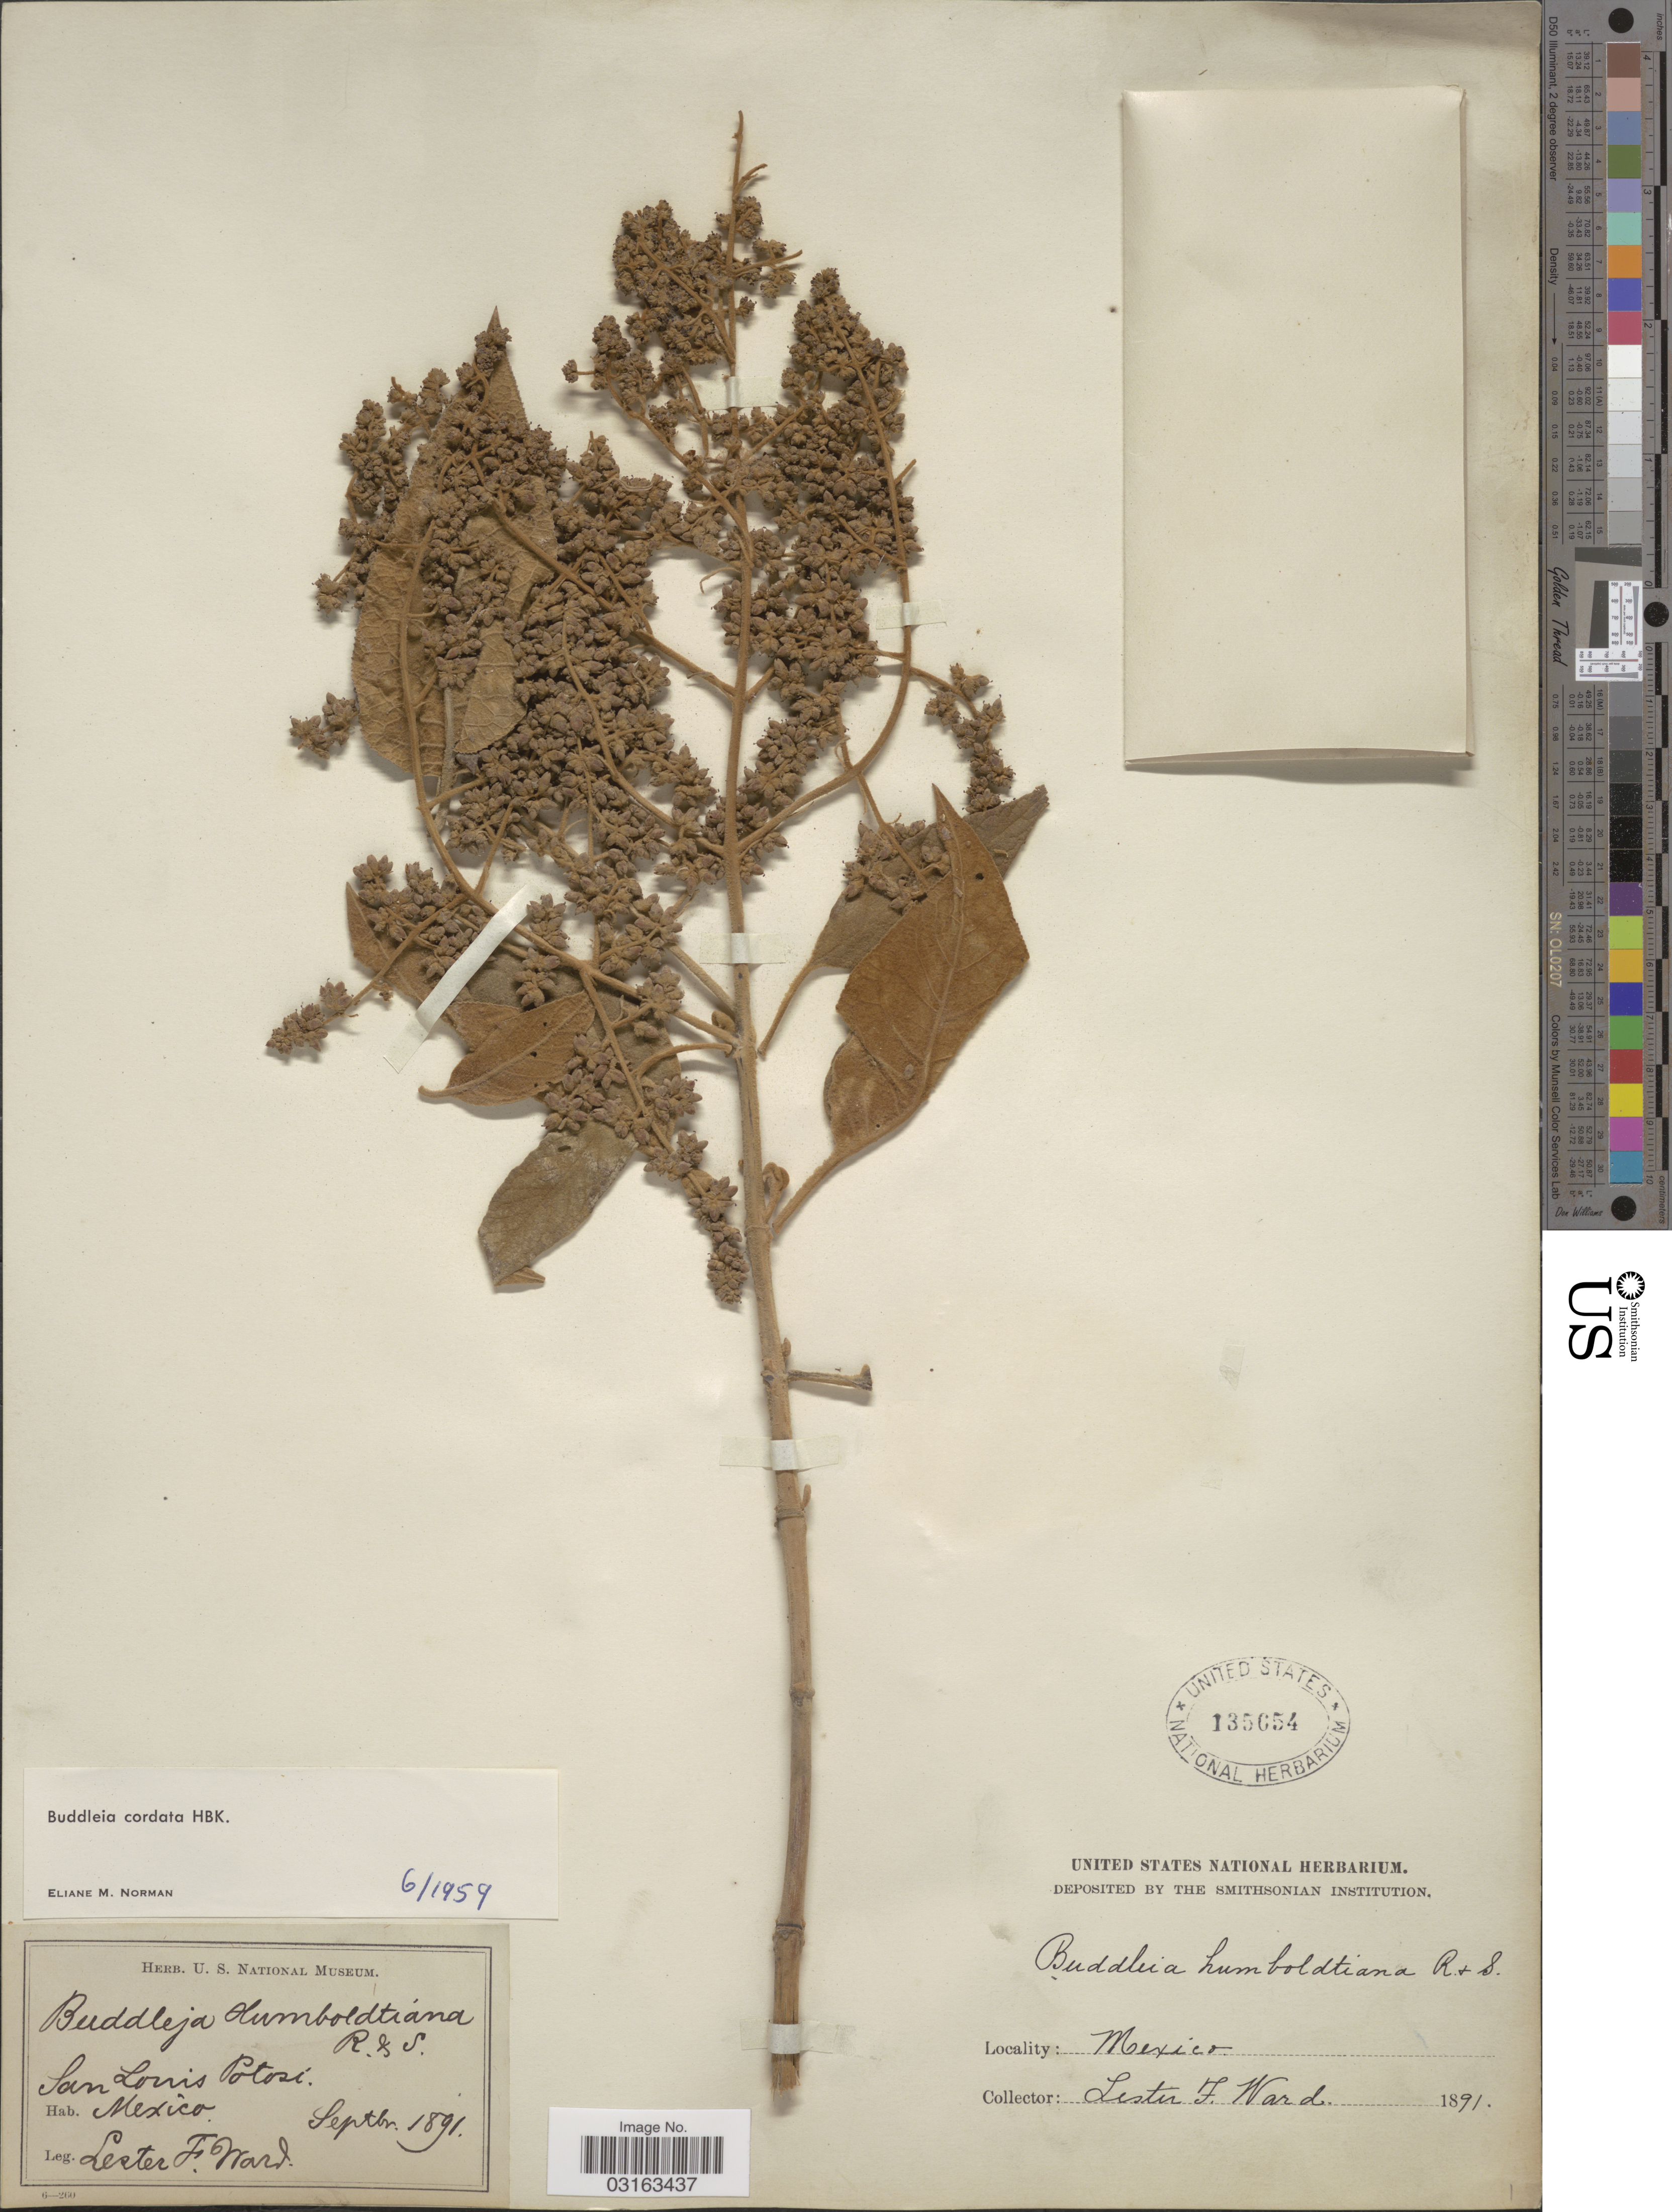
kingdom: Plantae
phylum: Tracheophyta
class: Magnoliopsida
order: Lamiales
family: Scrophulariaceae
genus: Buddleja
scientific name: Buddleja cordata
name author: Kunth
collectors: L. F. Ward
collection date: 1891-09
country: Mexico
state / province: San Luis Potosí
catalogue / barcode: US 135654